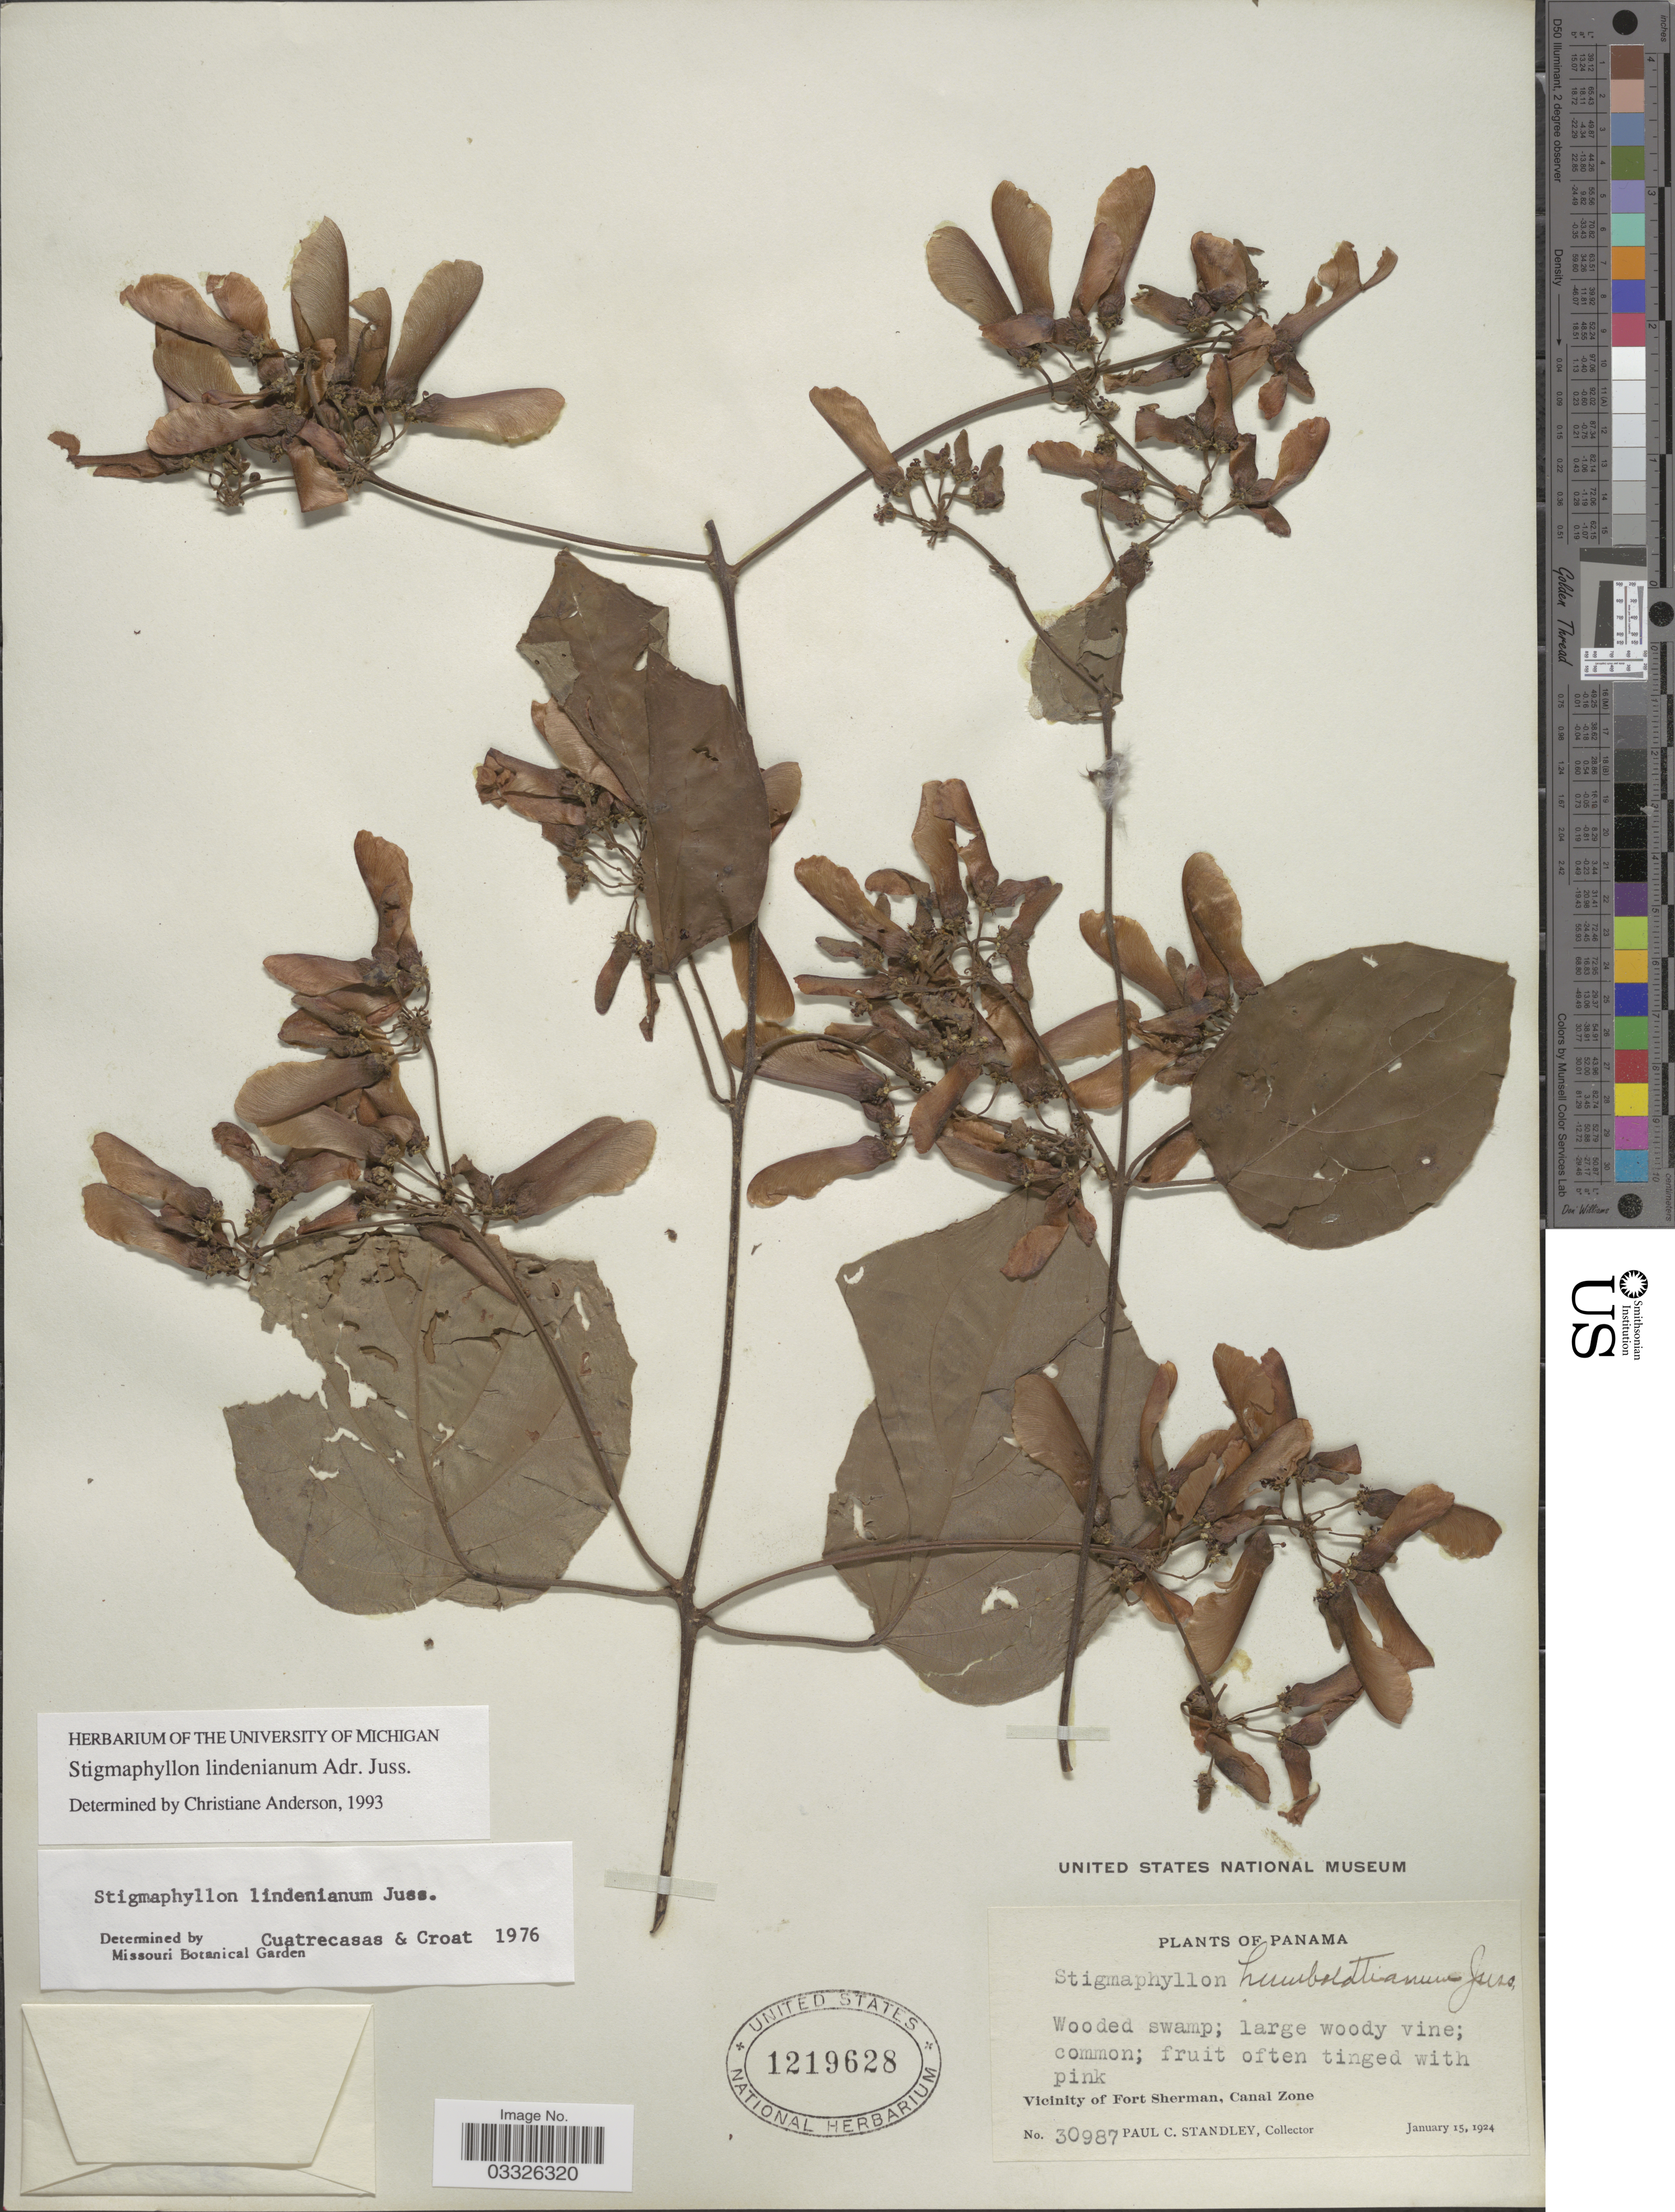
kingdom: Plantae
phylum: Tracheophyta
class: Magnoliopsida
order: Malpighiales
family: Malpighiaceae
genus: Stigmaphyllon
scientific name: Stigmaphyllon lindenianum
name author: A. Juss.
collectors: P. C. Standley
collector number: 30987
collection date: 1924-01-15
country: Panama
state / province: Colón / Panamá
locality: Vicinity of Fort Sherman, Canal Zone.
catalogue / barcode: US 1219628